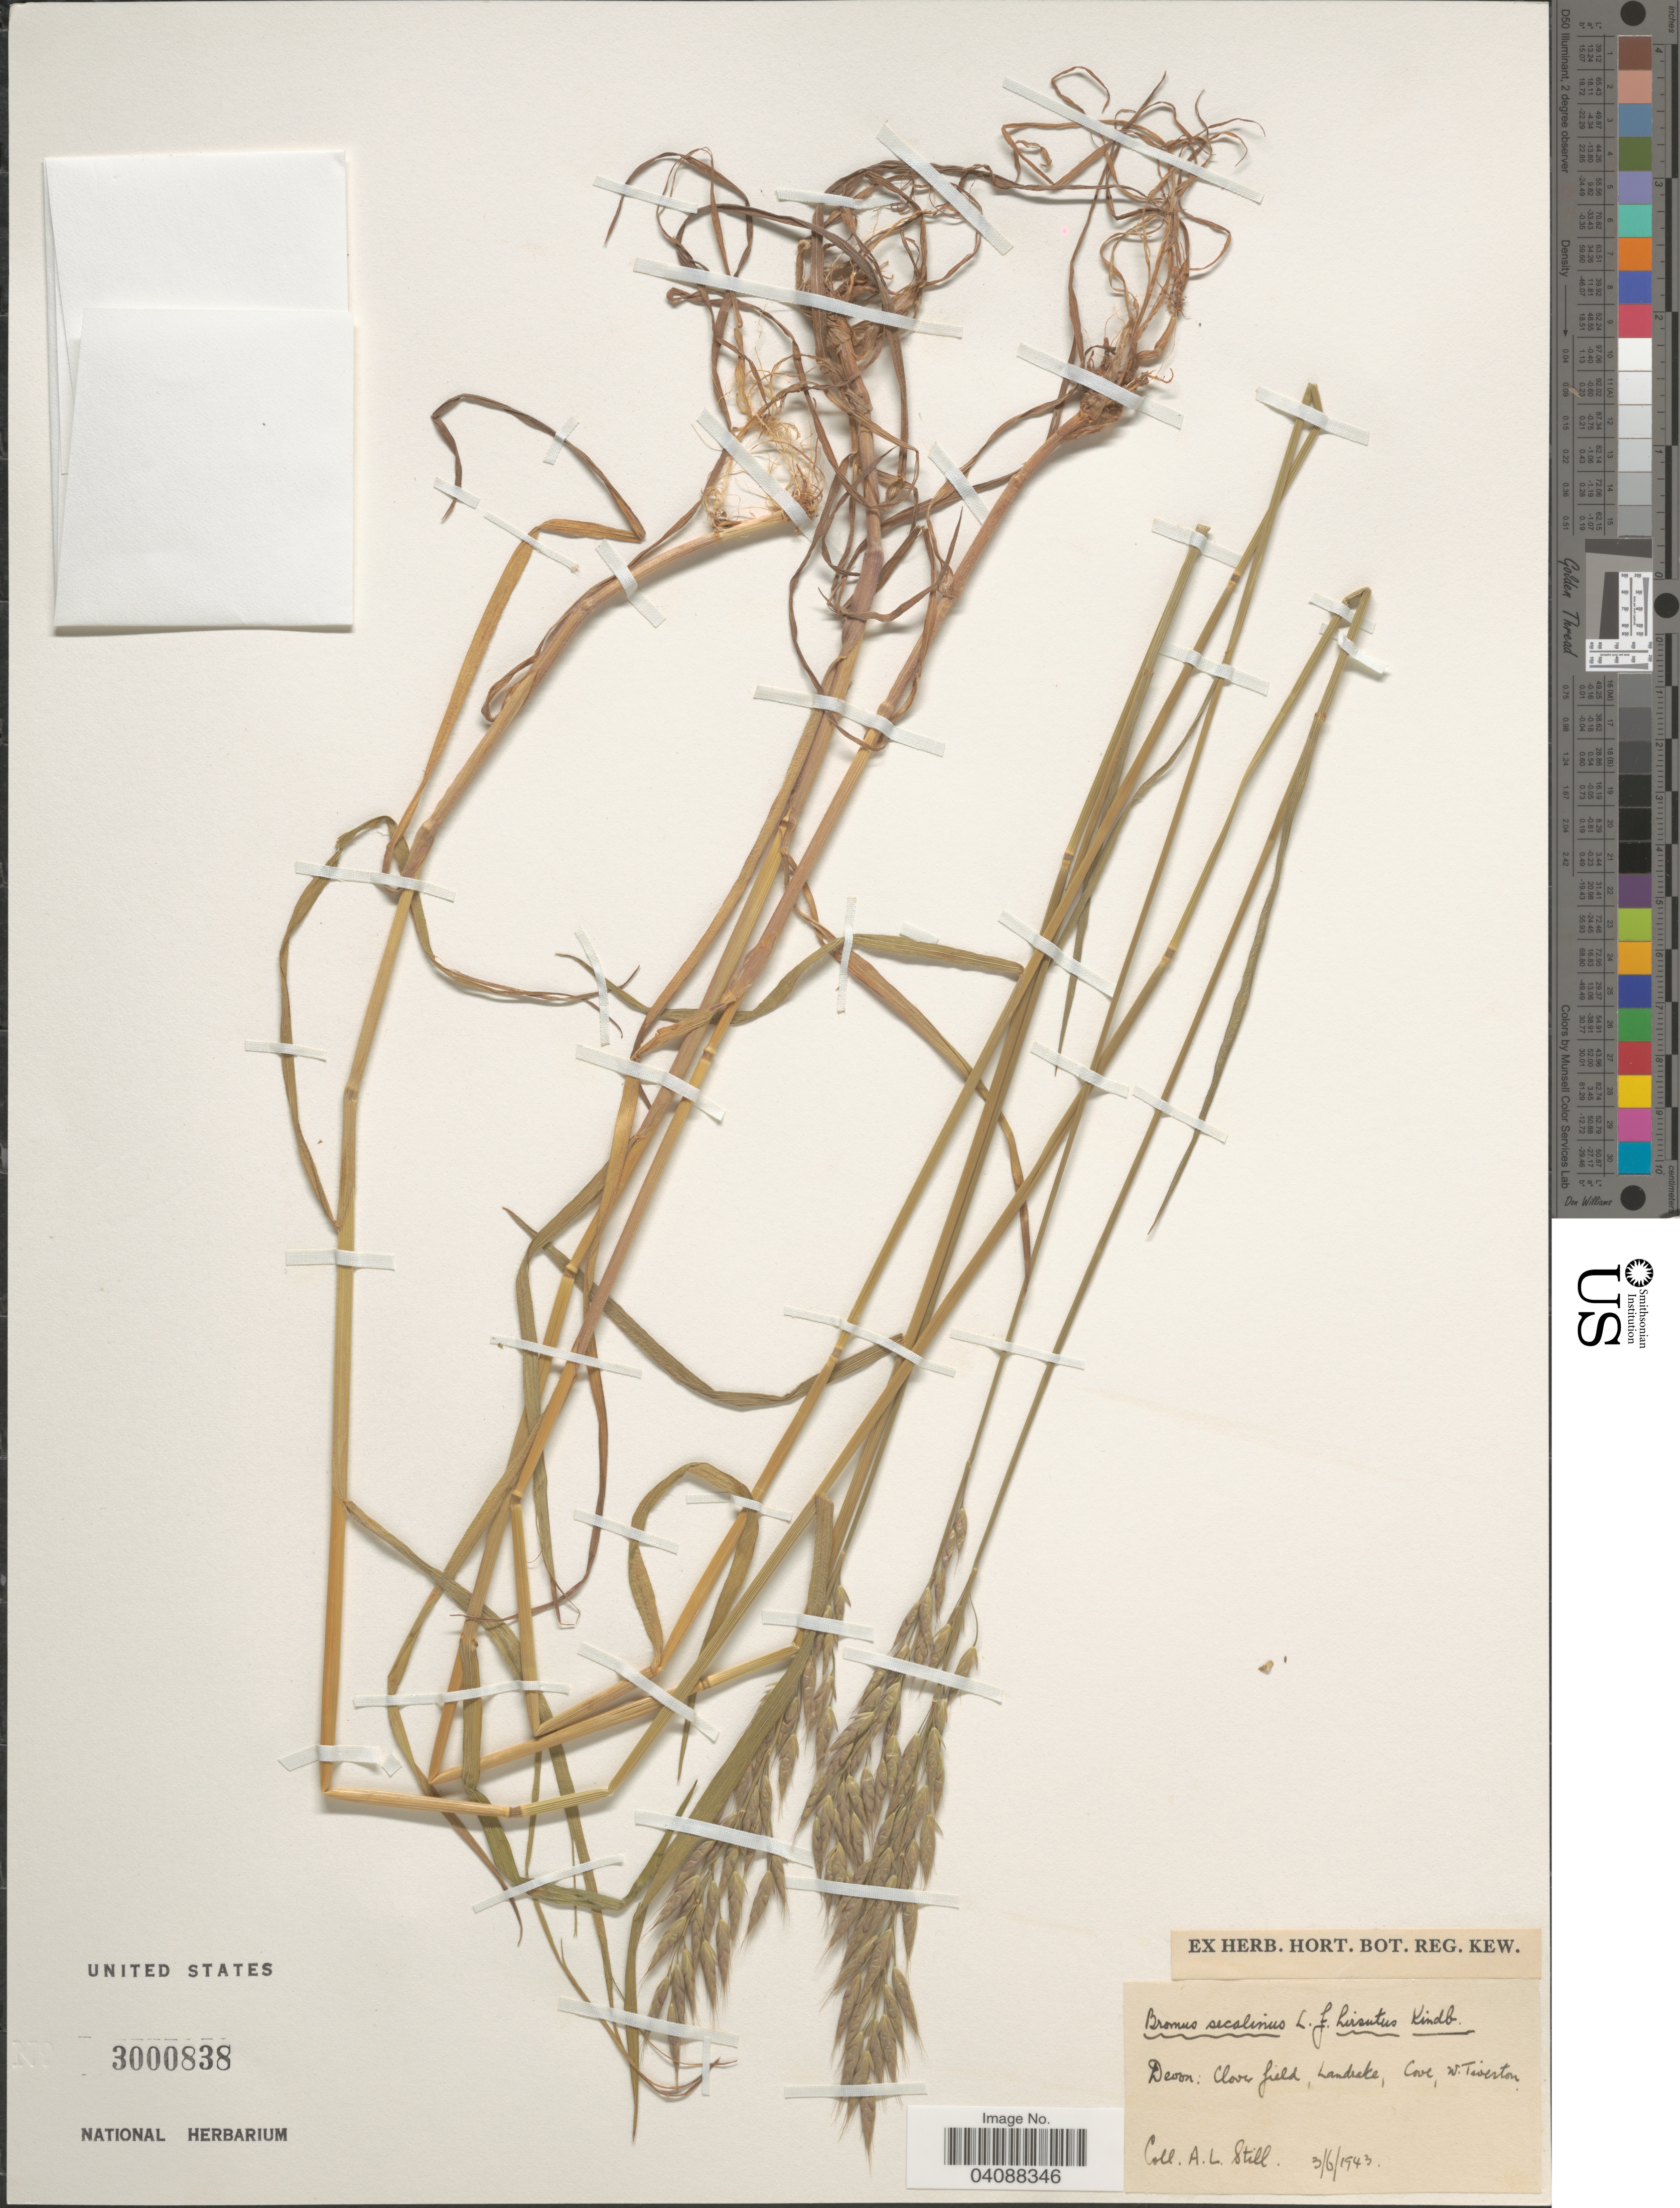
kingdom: Plantae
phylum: Tracheophyta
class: Liliopsida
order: Poales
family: Poaceae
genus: Bromus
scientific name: Bromus secalinus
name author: L.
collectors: A. Still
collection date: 1943-06-03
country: United Kingdom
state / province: England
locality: Devon: Clove field, Landrake, Cove, W. Tiverton.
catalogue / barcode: US 3000838